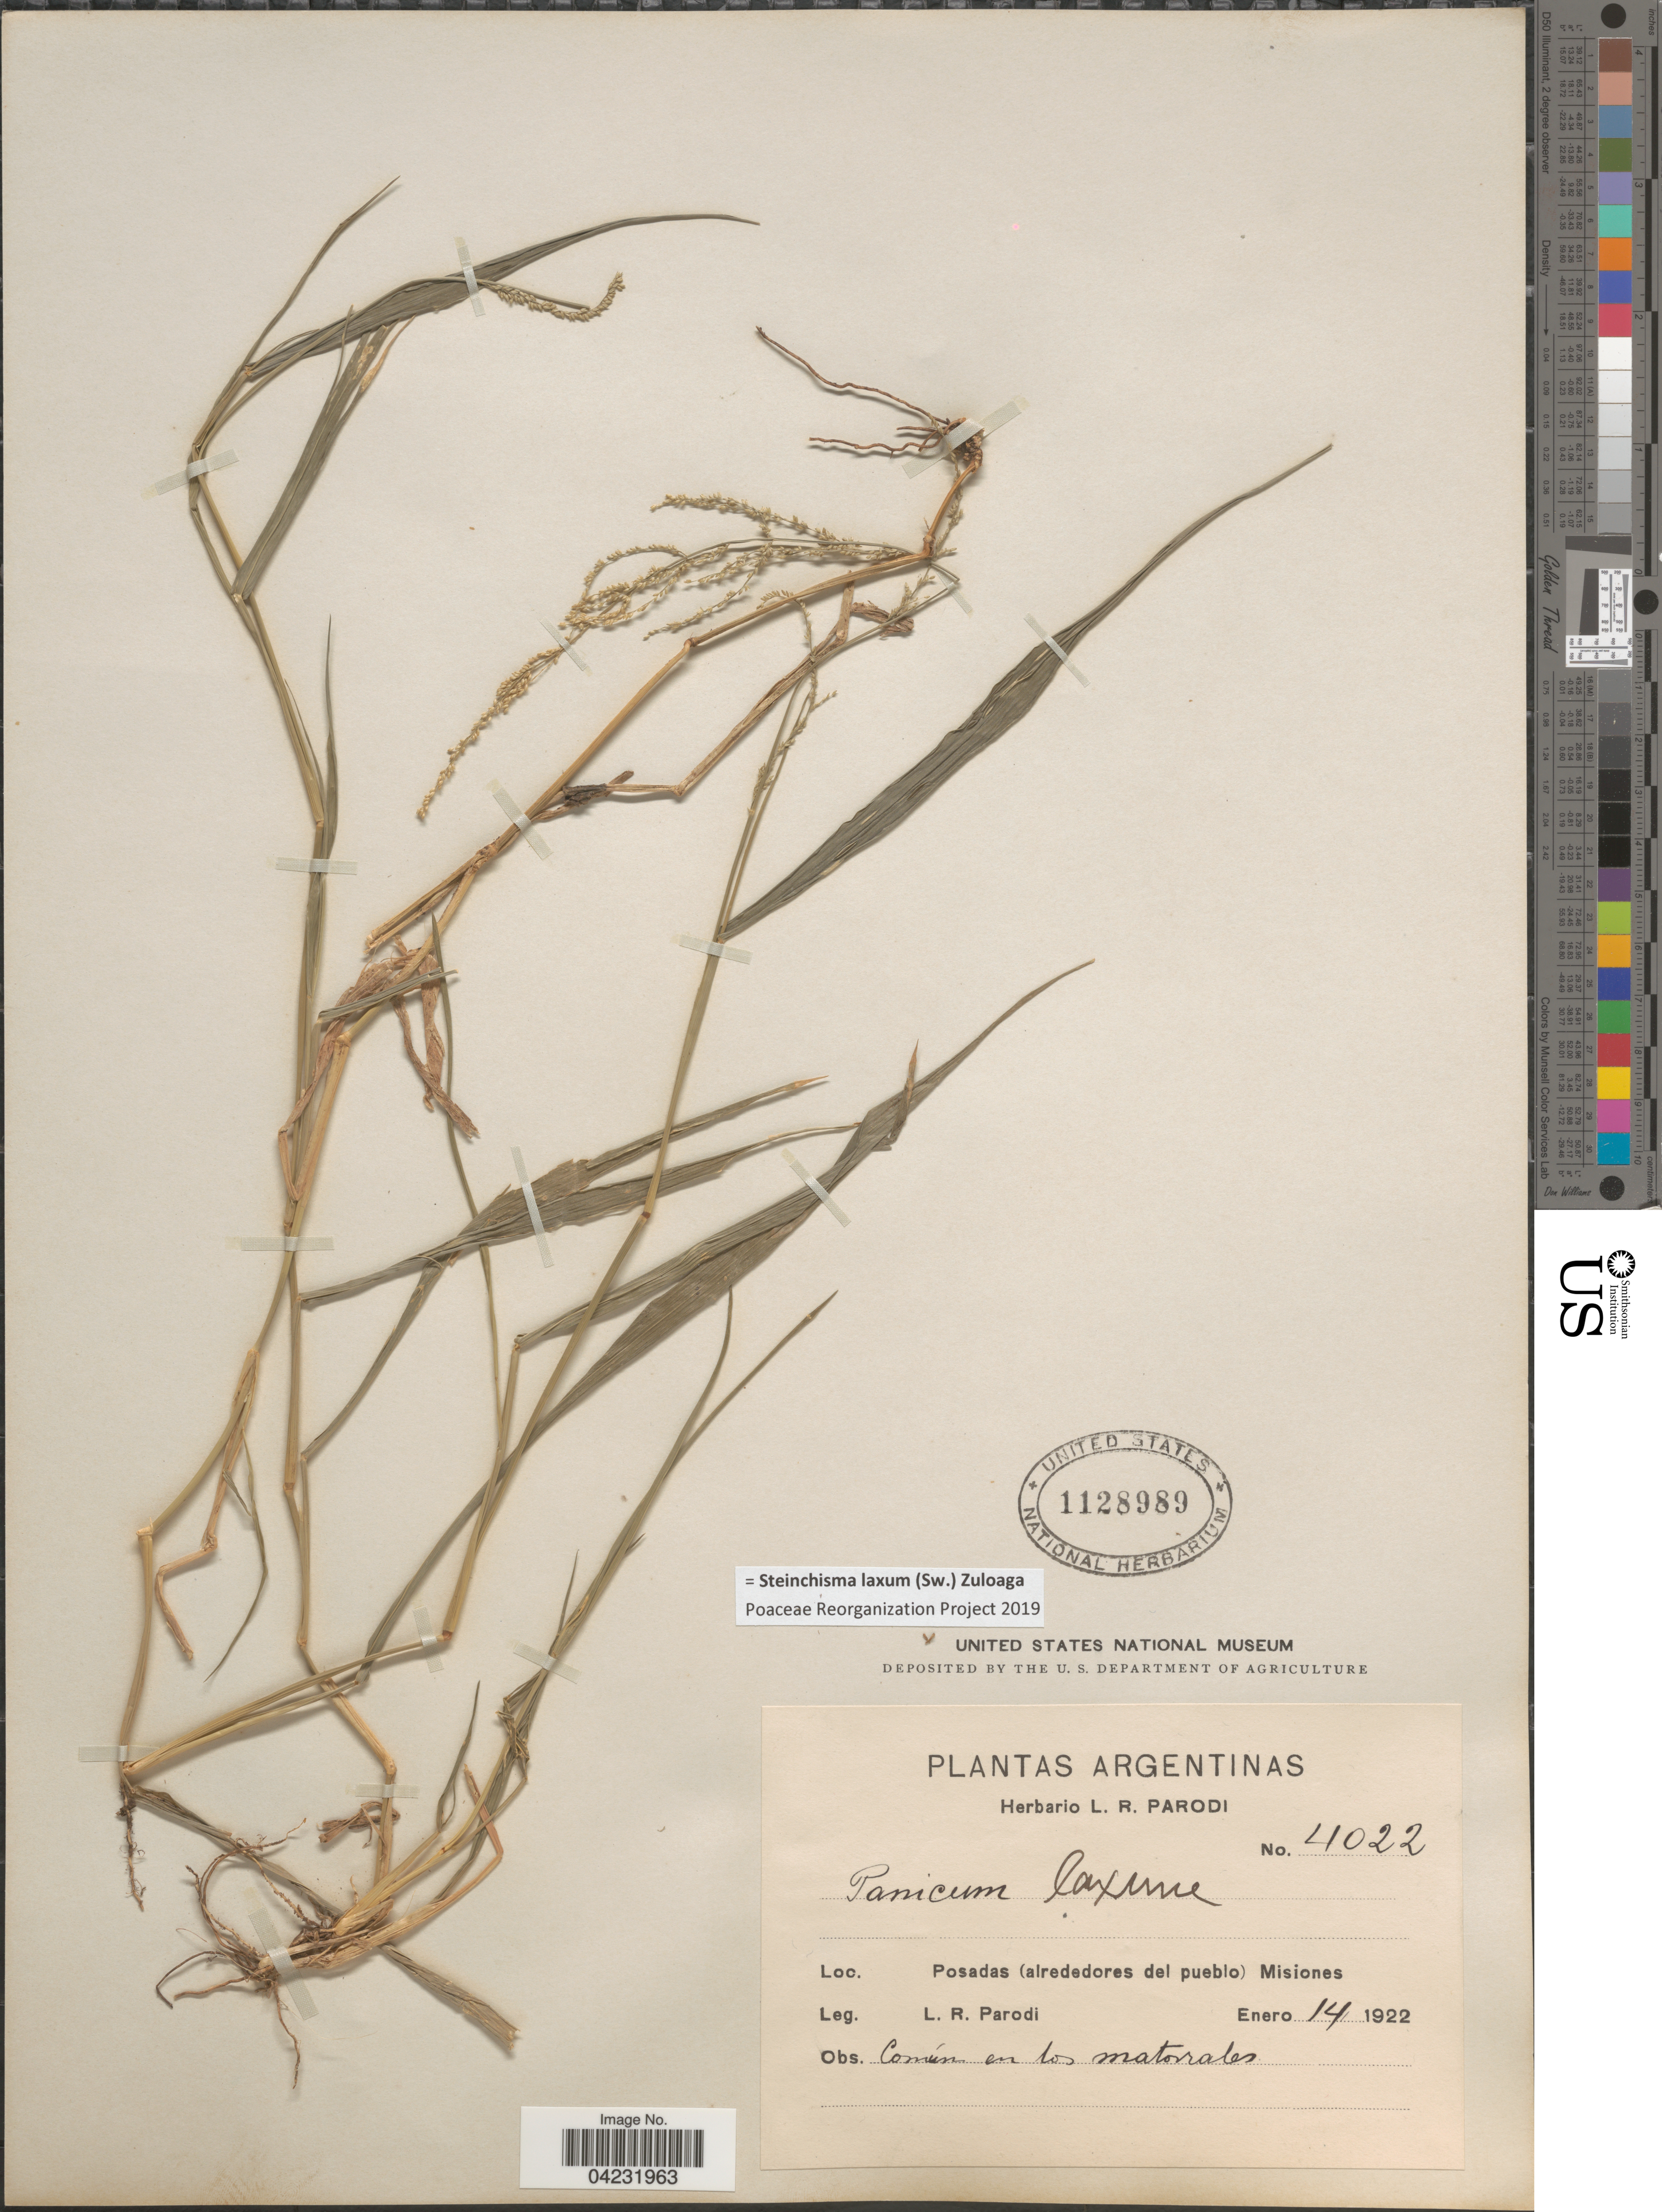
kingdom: Plantae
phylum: Tracheophyta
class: Liliopsida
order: Poales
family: Poaceae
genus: Steinchisma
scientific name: Steinchisma laxum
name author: (Sw.) Zuloaga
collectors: L. R. Parodi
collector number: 4022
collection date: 1922-01-14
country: Argentina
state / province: Misiones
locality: Posadas (alrededores del pueblo).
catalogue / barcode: US 1128989